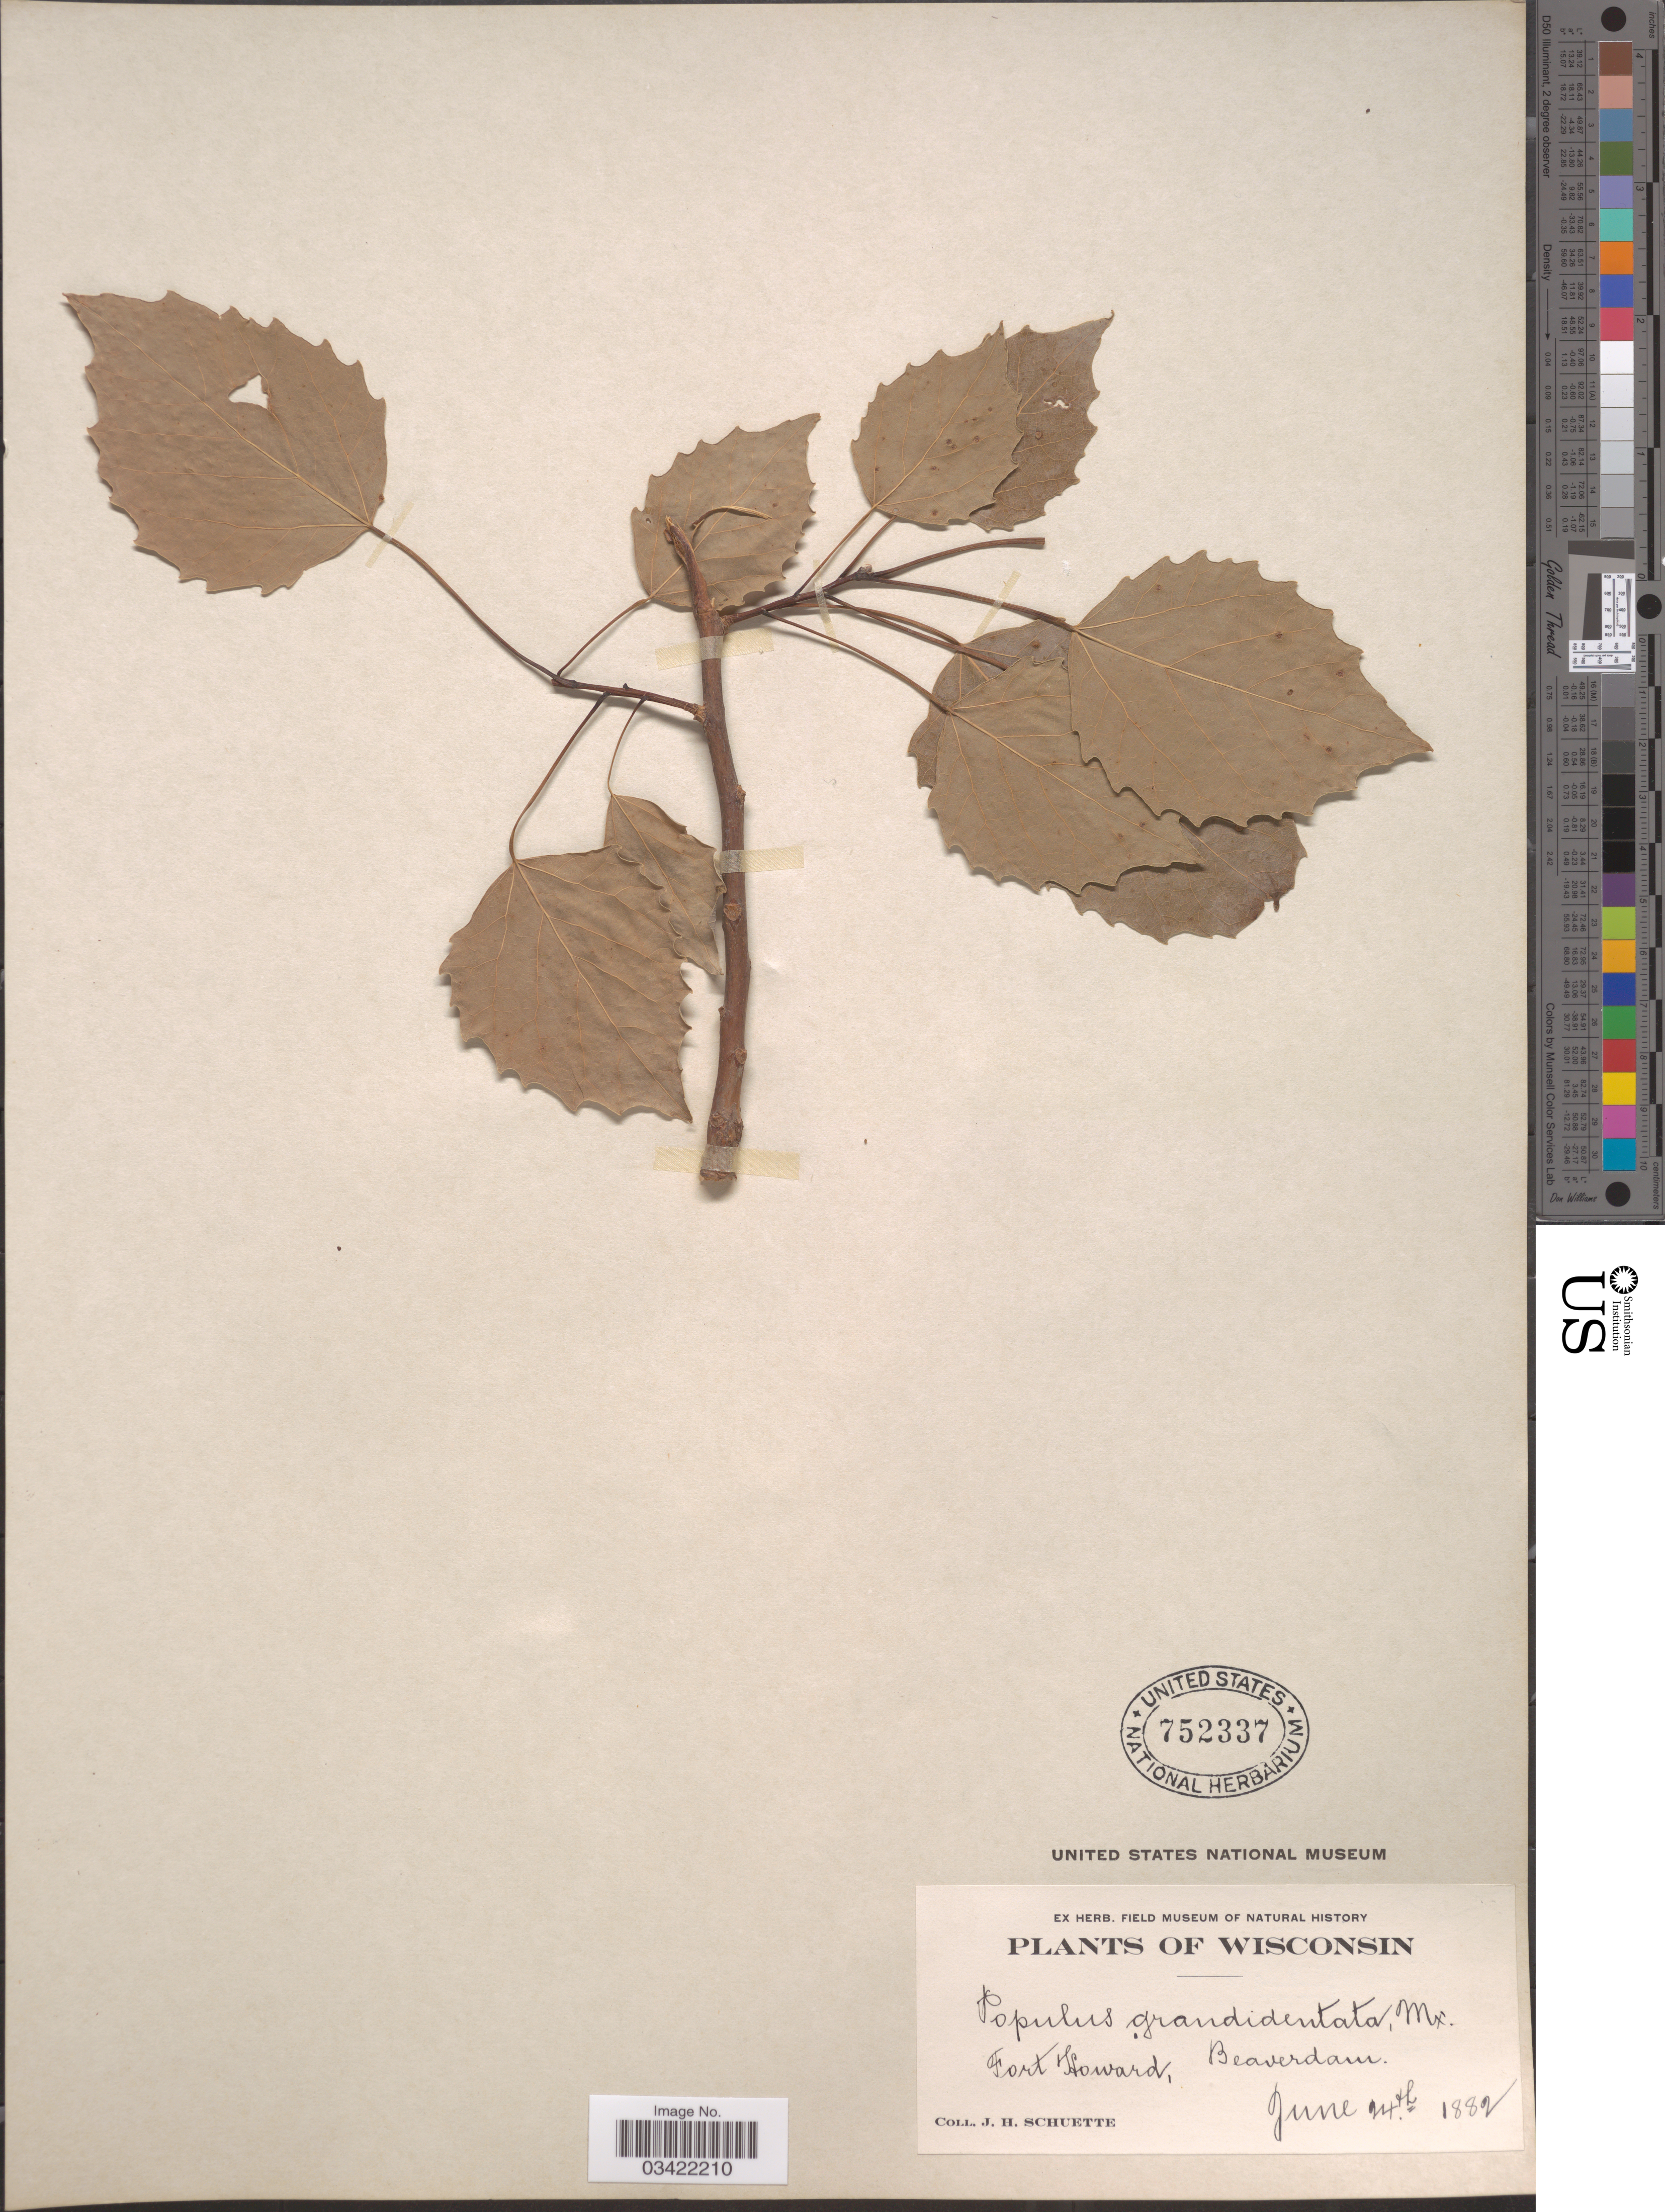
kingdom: Plantae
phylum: Tracheophyta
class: Magnoliopsida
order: Malpighiales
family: Salicaceae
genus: Populus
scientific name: Populus grandidentata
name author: Michx.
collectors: J. H. Schuette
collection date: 1882-06-24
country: United States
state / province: Wisconsin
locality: Fort Howard, Beaverdam.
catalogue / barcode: US 752337